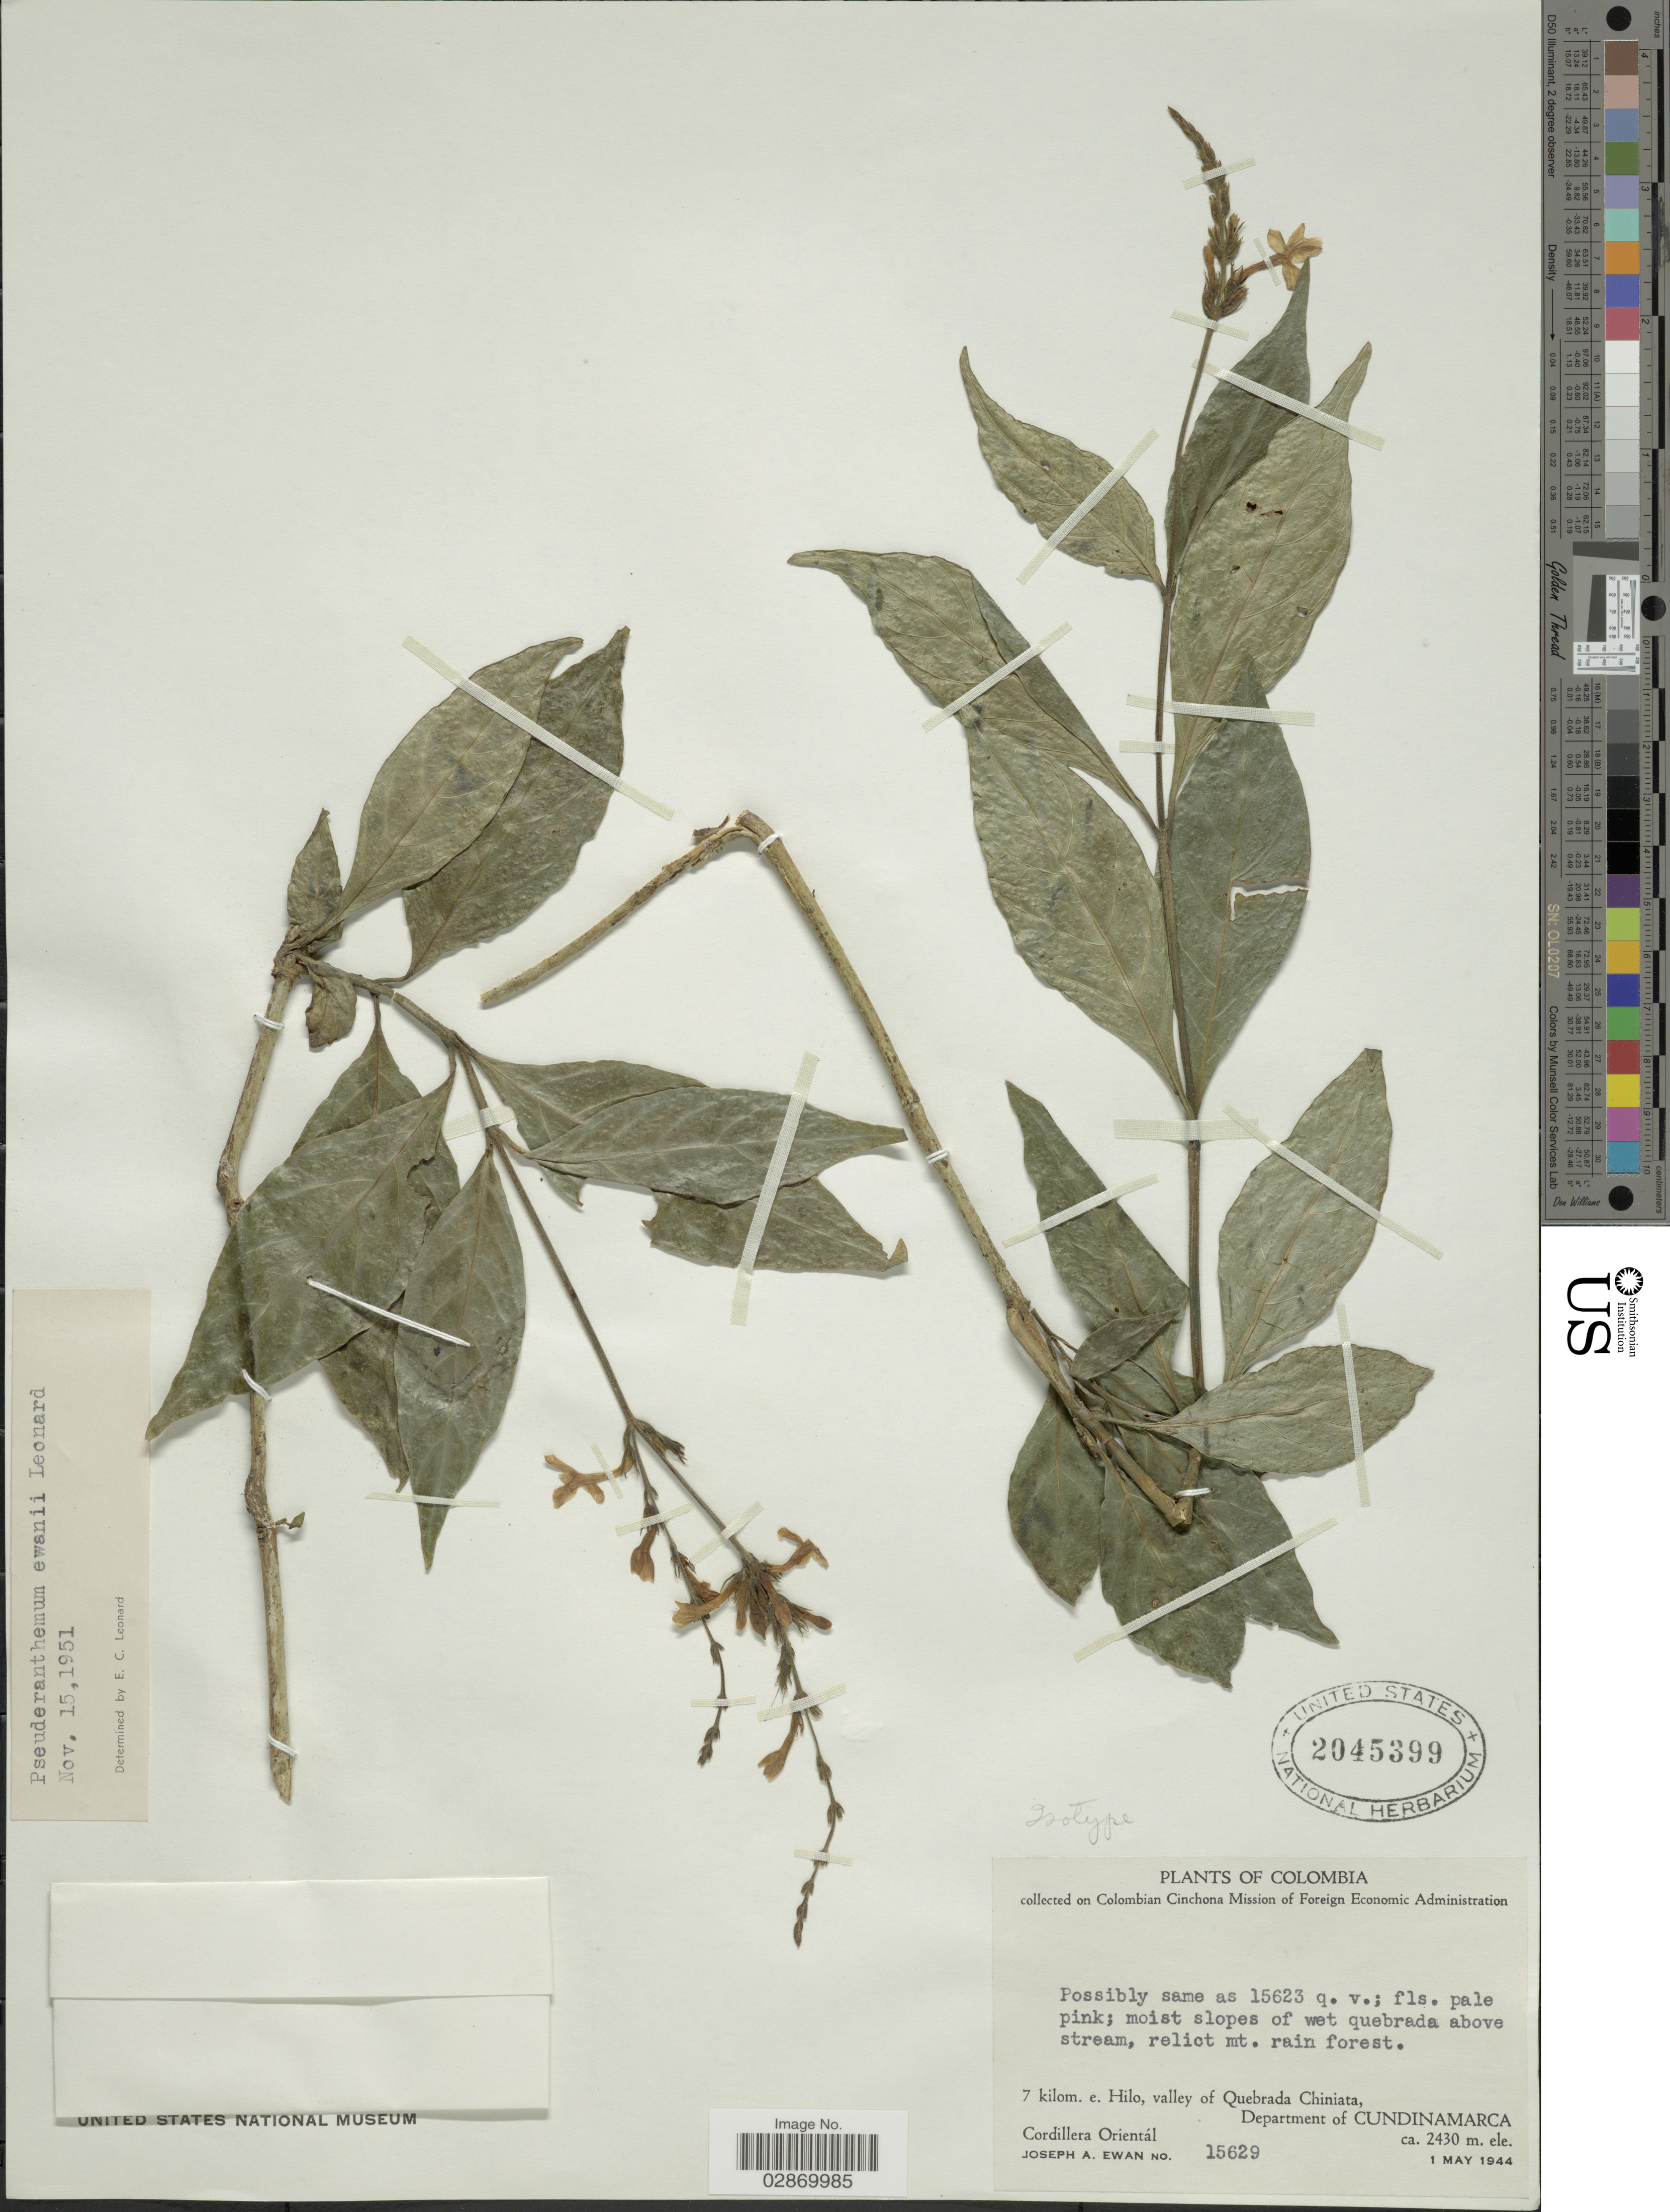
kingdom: Plantae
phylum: Tracheophyta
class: Magnoliopsida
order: Lamiales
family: Acanthaceae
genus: Pseuderanthemum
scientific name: Pseuderanthemum interruptum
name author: (Kunth) V.M. Baum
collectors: J. A. Ewan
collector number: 15629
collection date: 1944-05-01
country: Colombia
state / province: Cundinamarca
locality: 7 kilom. e. Hilo, valley of Quebrada Chiniata, Department of Cundinamarca, Cordillera Orientál.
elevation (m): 2430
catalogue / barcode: US 2045399